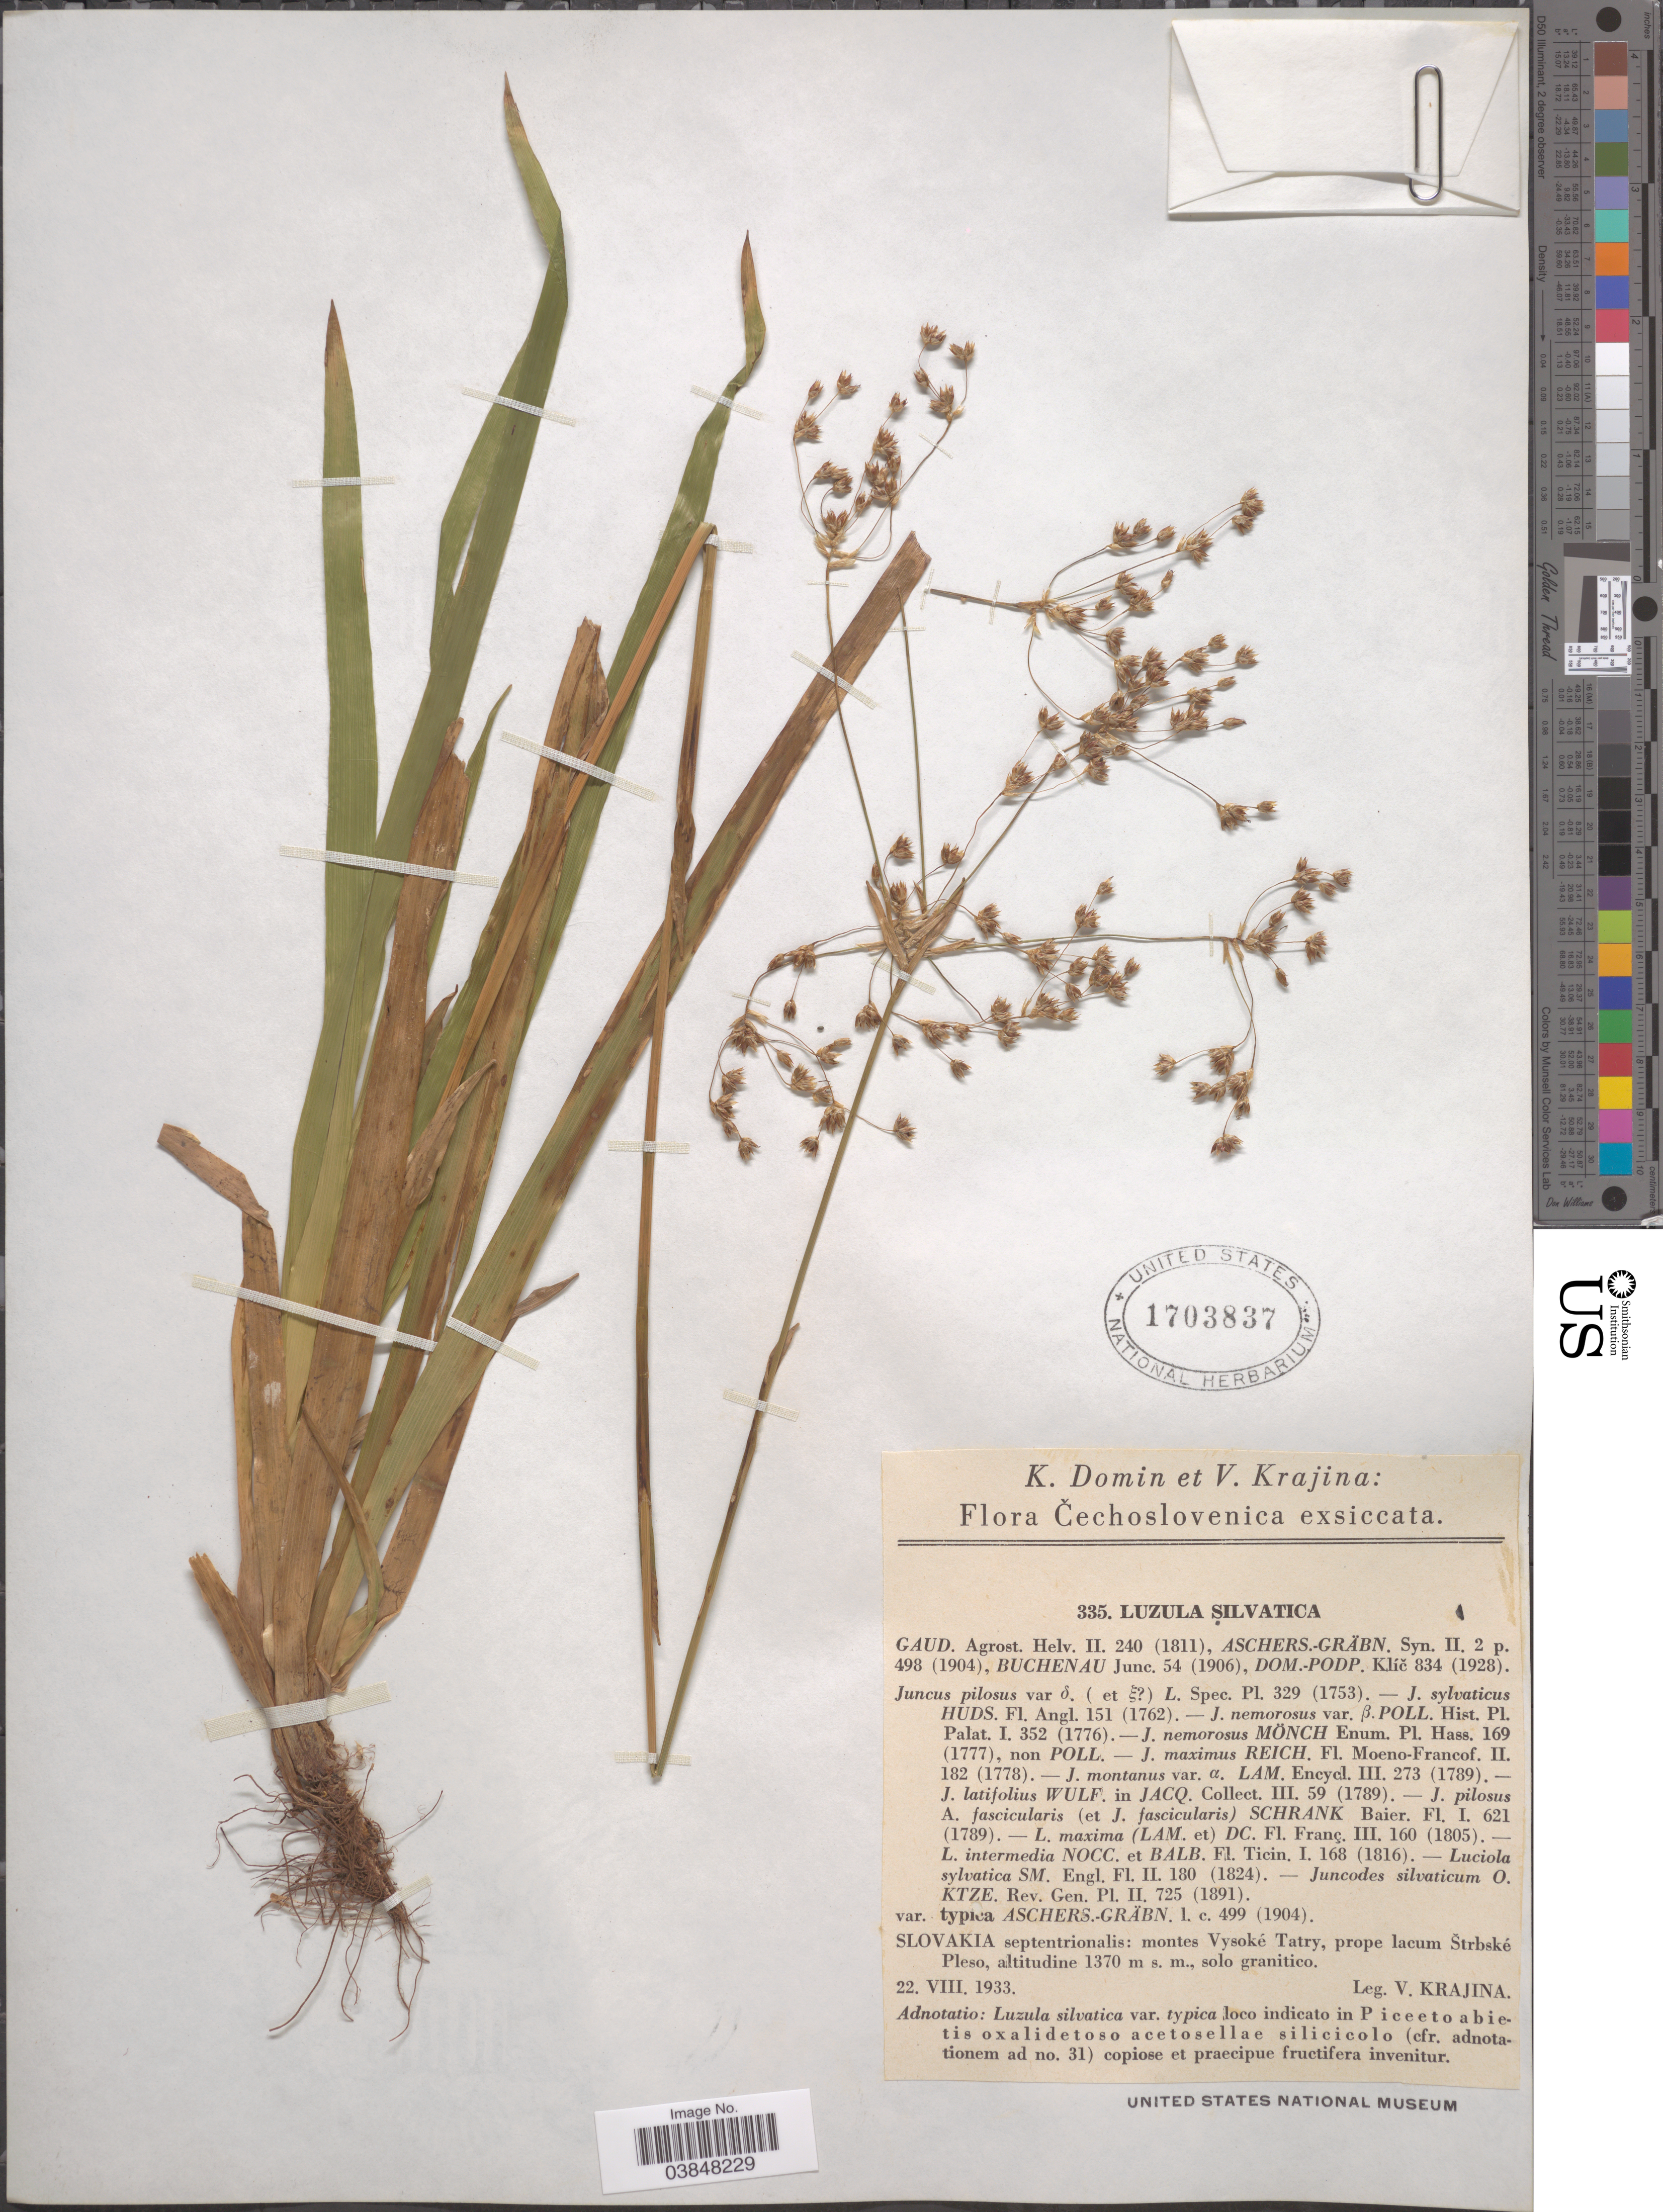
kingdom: Plantae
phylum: Tracheophyta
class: Liliopsida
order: Poales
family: Juncaceae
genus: Luzula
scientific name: Luzula sylvatica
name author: (Huds.) Gaudin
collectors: V. Krajina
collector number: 335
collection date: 1933-08-22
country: Slovakia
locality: Ĉechoslovenica. Slovakia septentrionalis: montes Vysoké Tatry, prope lacum Ŝtrbské Pleso.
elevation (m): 1370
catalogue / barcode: US 1703837